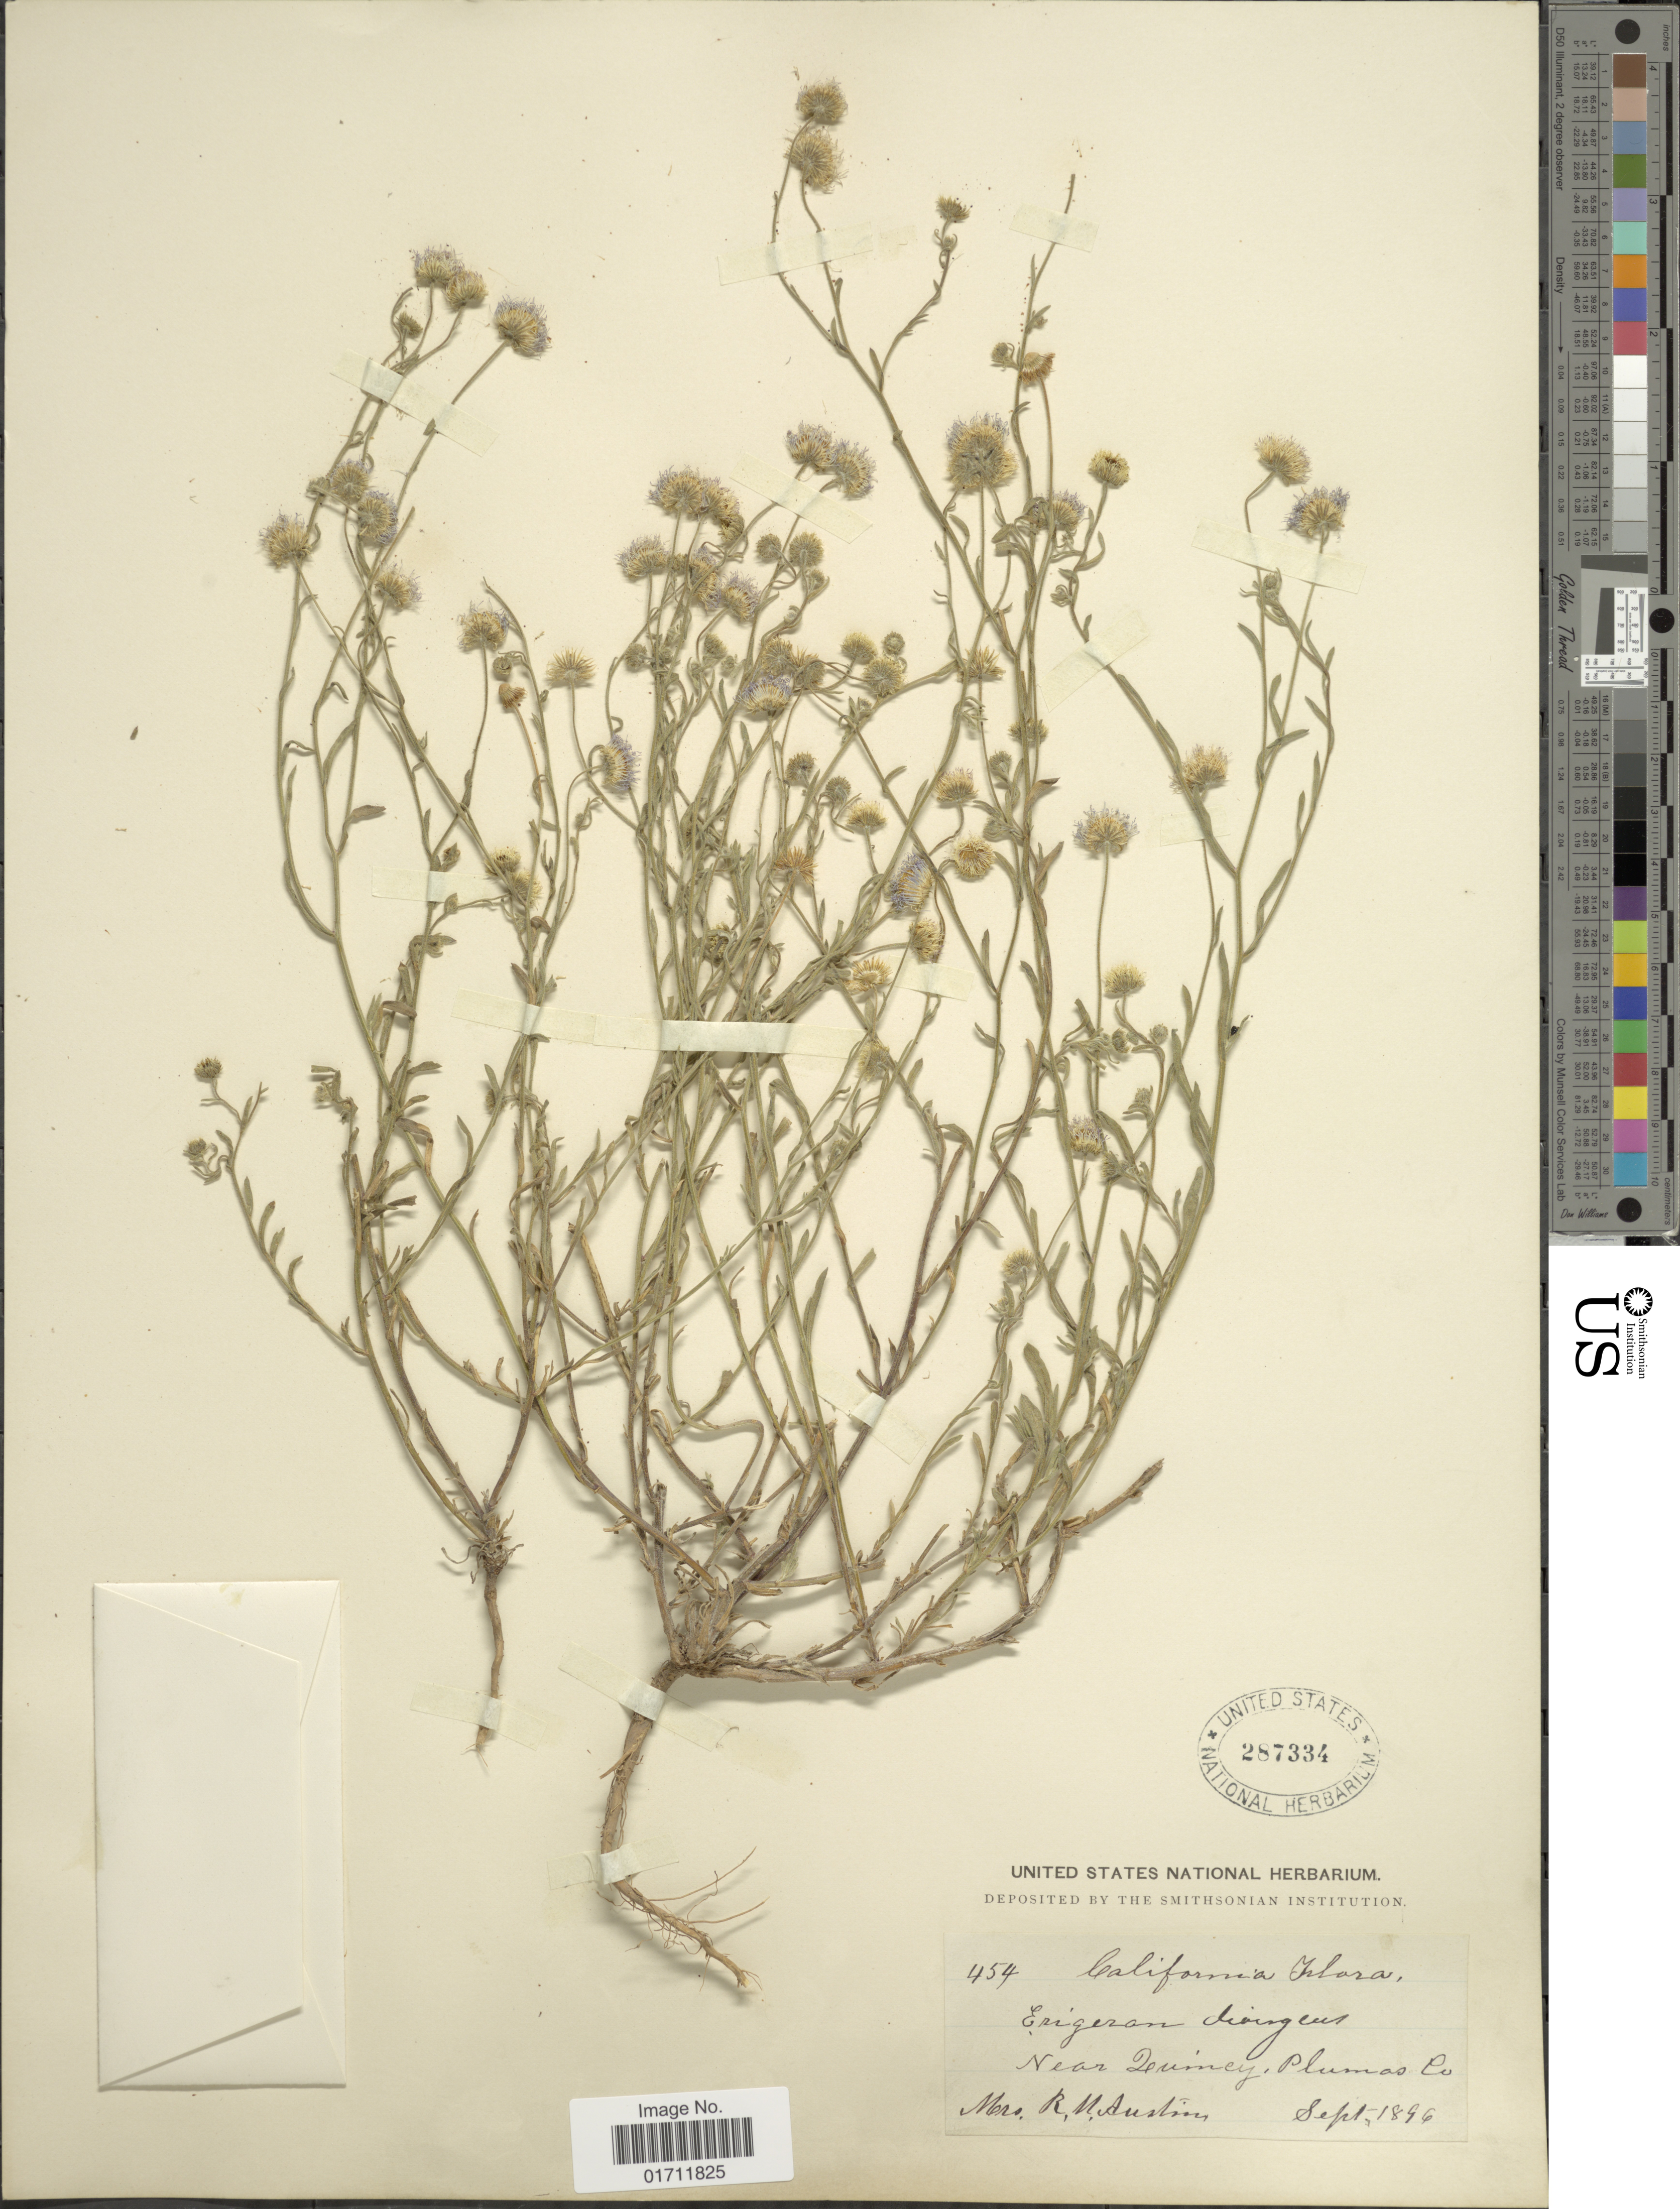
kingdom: Plantae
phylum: Tracheophyta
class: Magnoliopsida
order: Asterales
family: Asteraceae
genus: Erigeron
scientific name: Erigeron divergens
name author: Torr. & A. Gray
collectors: R. Austin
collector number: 454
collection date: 1896-09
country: United States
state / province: California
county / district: Plumas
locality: Near Deumey, Plumas Co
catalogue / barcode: US 287334